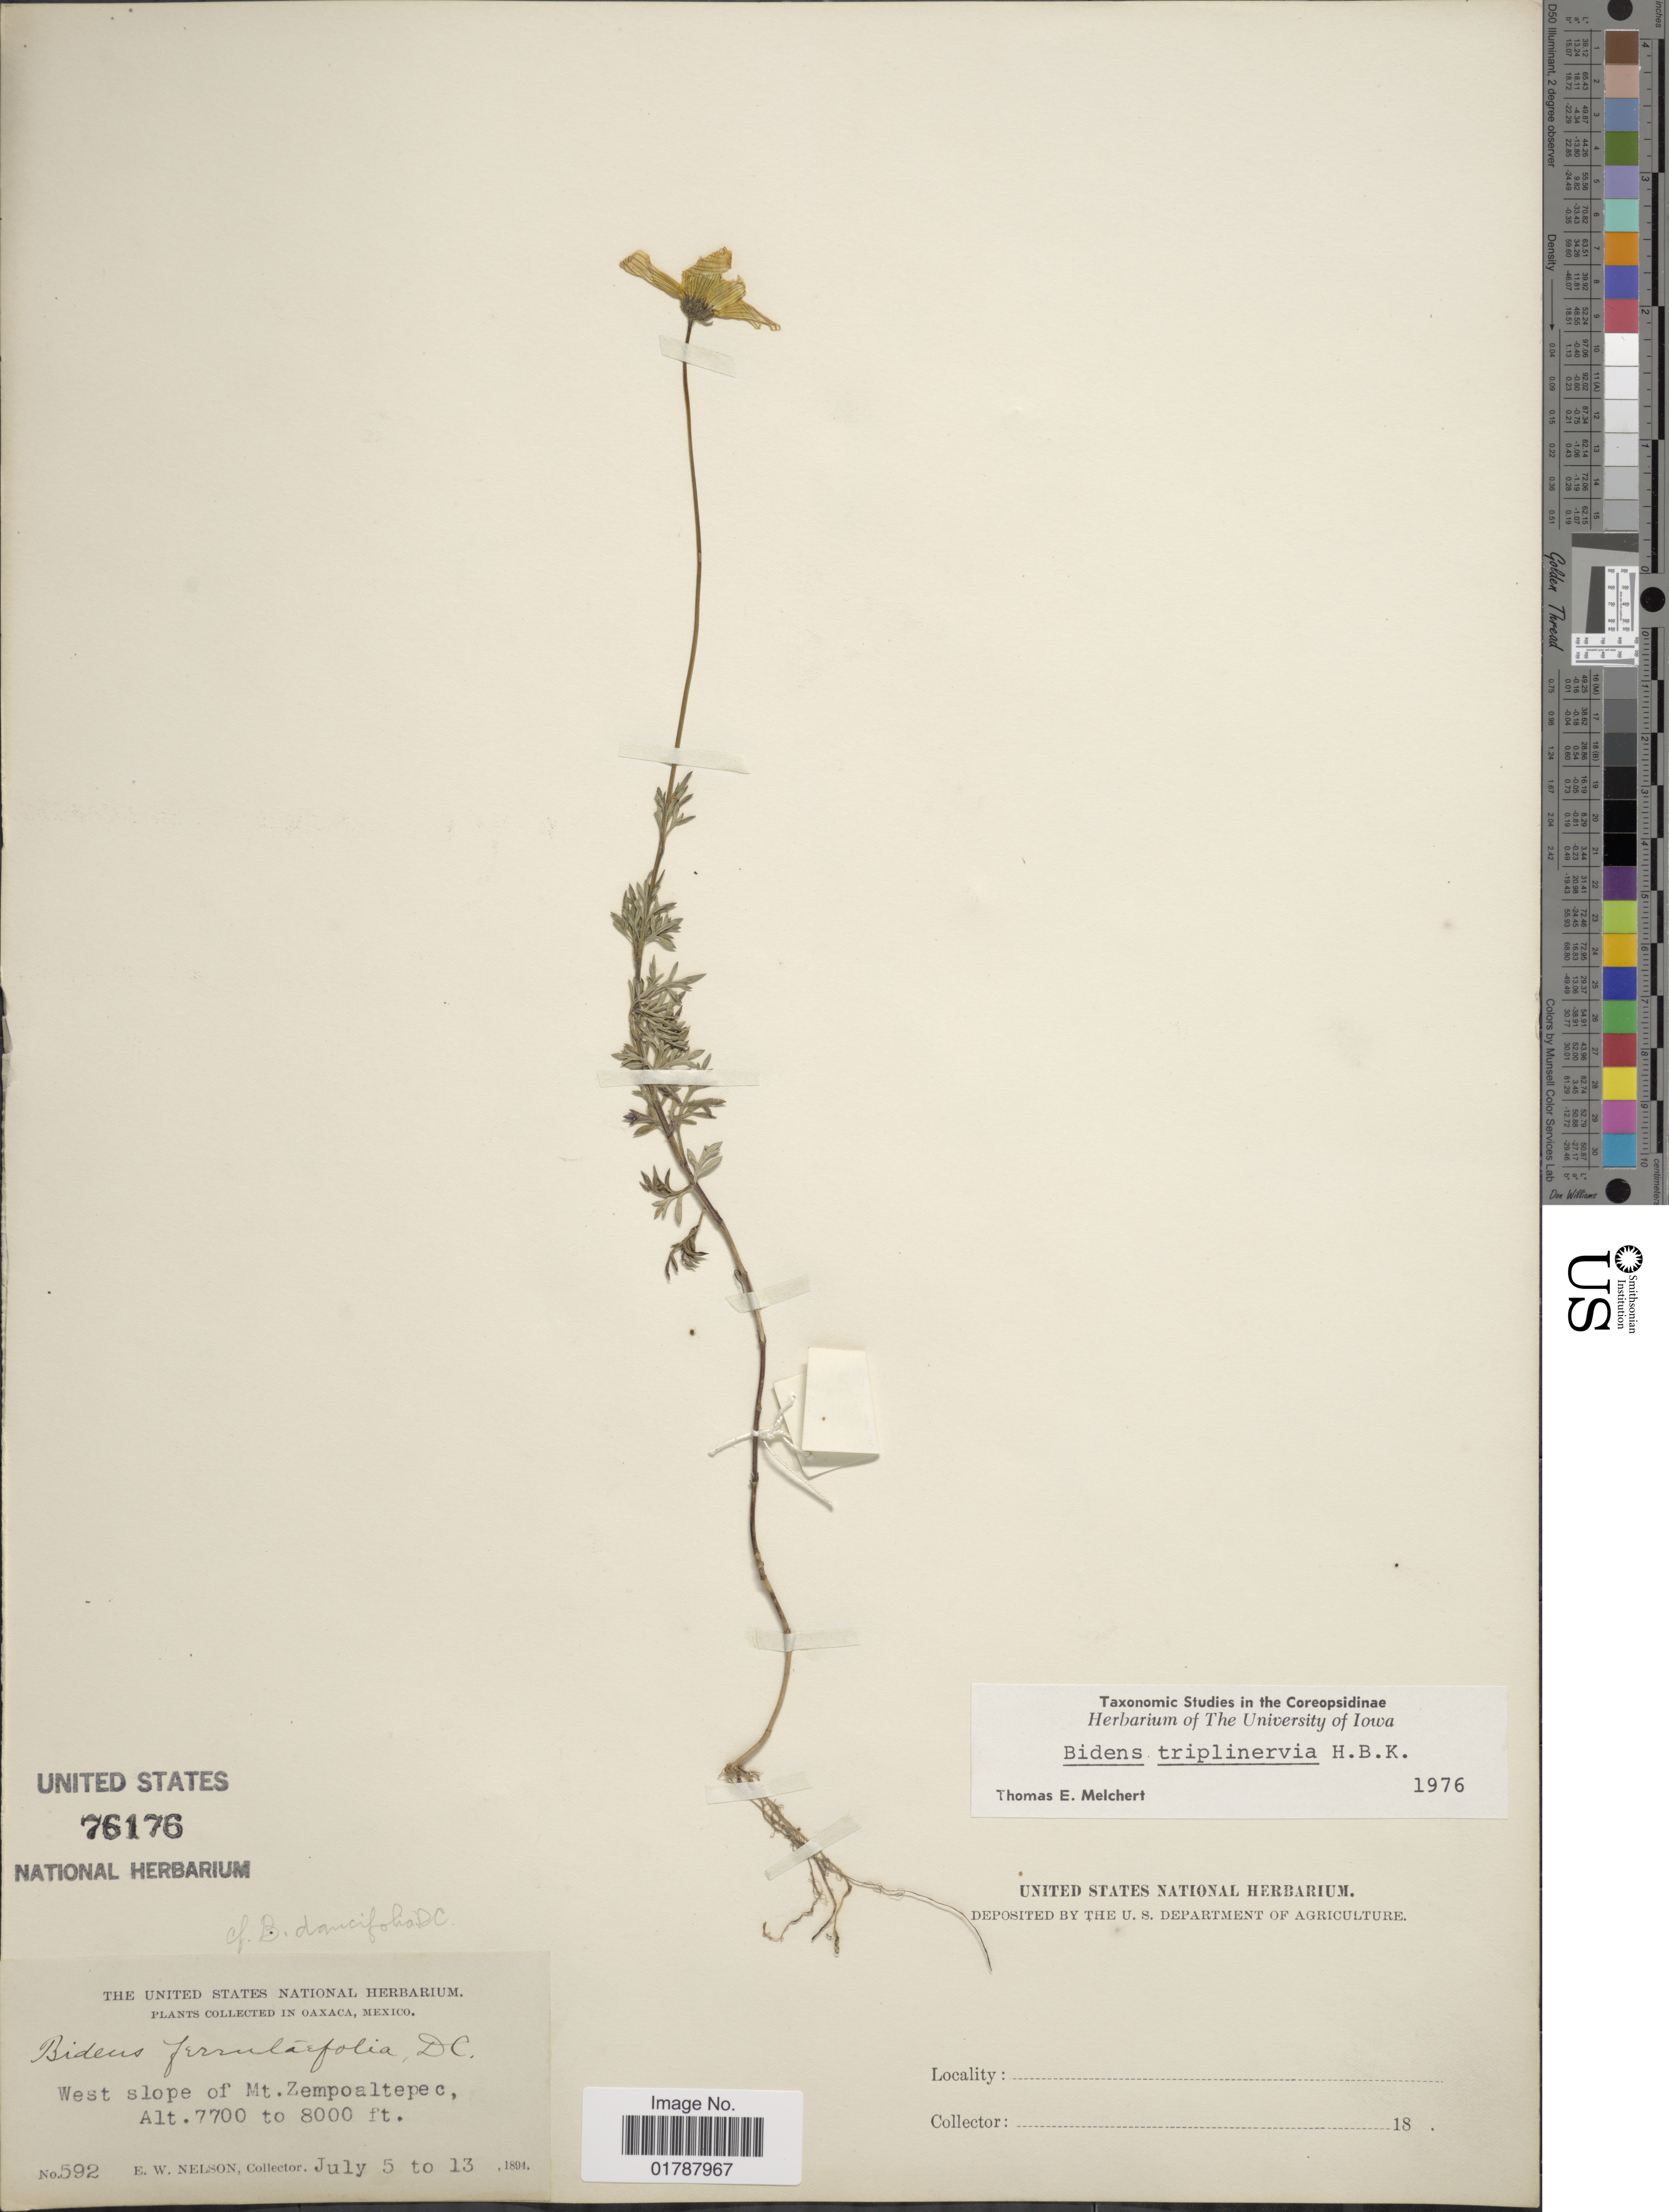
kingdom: Plantae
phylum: Tracheophyta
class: Magnoliopsida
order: Asterales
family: Asteraceae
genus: Bidens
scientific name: Bidens triplinervia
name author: Kunth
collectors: E. W. Nelson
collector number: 592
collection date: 1894-07-05/1894-07-13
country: Mexico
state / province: Oaxaca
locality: In Oaxaca, Mexico, West slope of Mt. Zempoaltepec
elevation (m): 2347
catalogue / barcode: US 76176